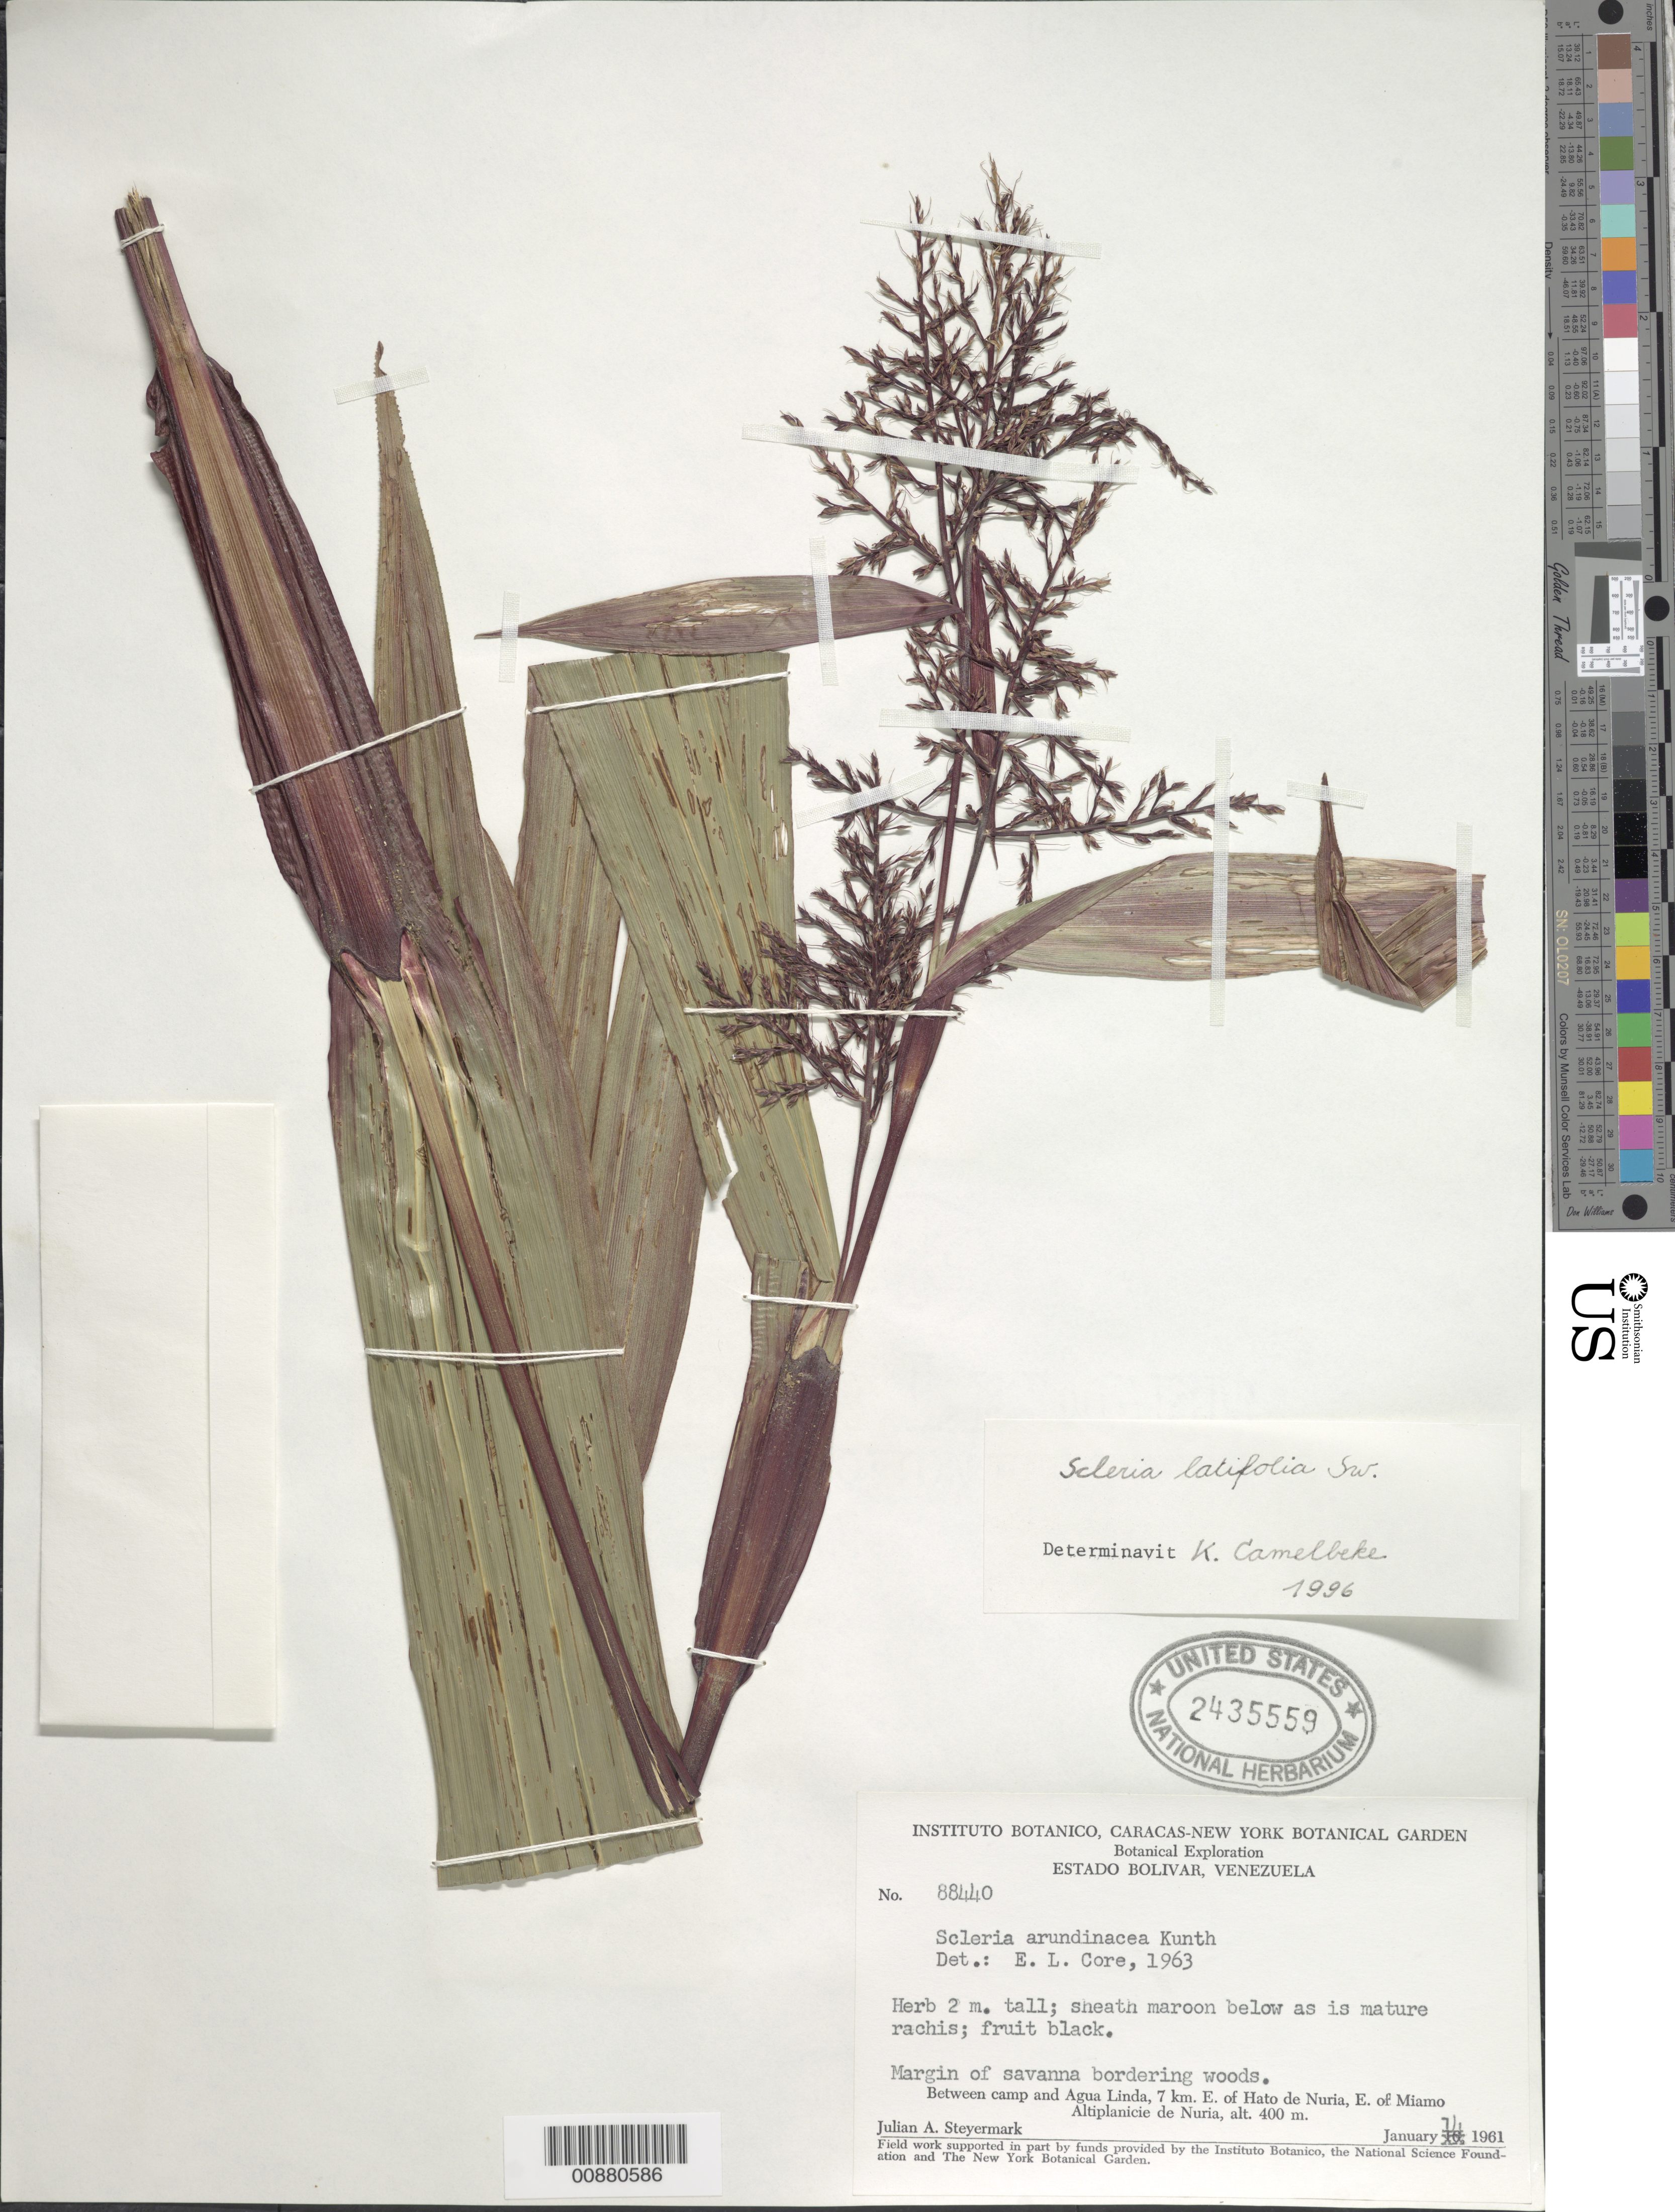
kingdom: Plantae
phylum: Tracheophyta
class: Liliopsida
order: Poales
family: Cyperaceae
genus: Scleria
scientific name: Scleria latifolia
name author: Sw.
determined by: Camelbeke, K.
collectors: J. Steyermark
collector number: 88440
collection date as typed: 14-Jan-61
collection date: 1961-01-14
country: Venezuela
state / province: Bolívar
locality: Agua Linda, 7 km E of Hato de Nuria, E of Miamo, Altiplanicie de Nuria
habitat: Margin of woods bordering savanna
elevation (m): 400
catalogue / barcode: US 2435559